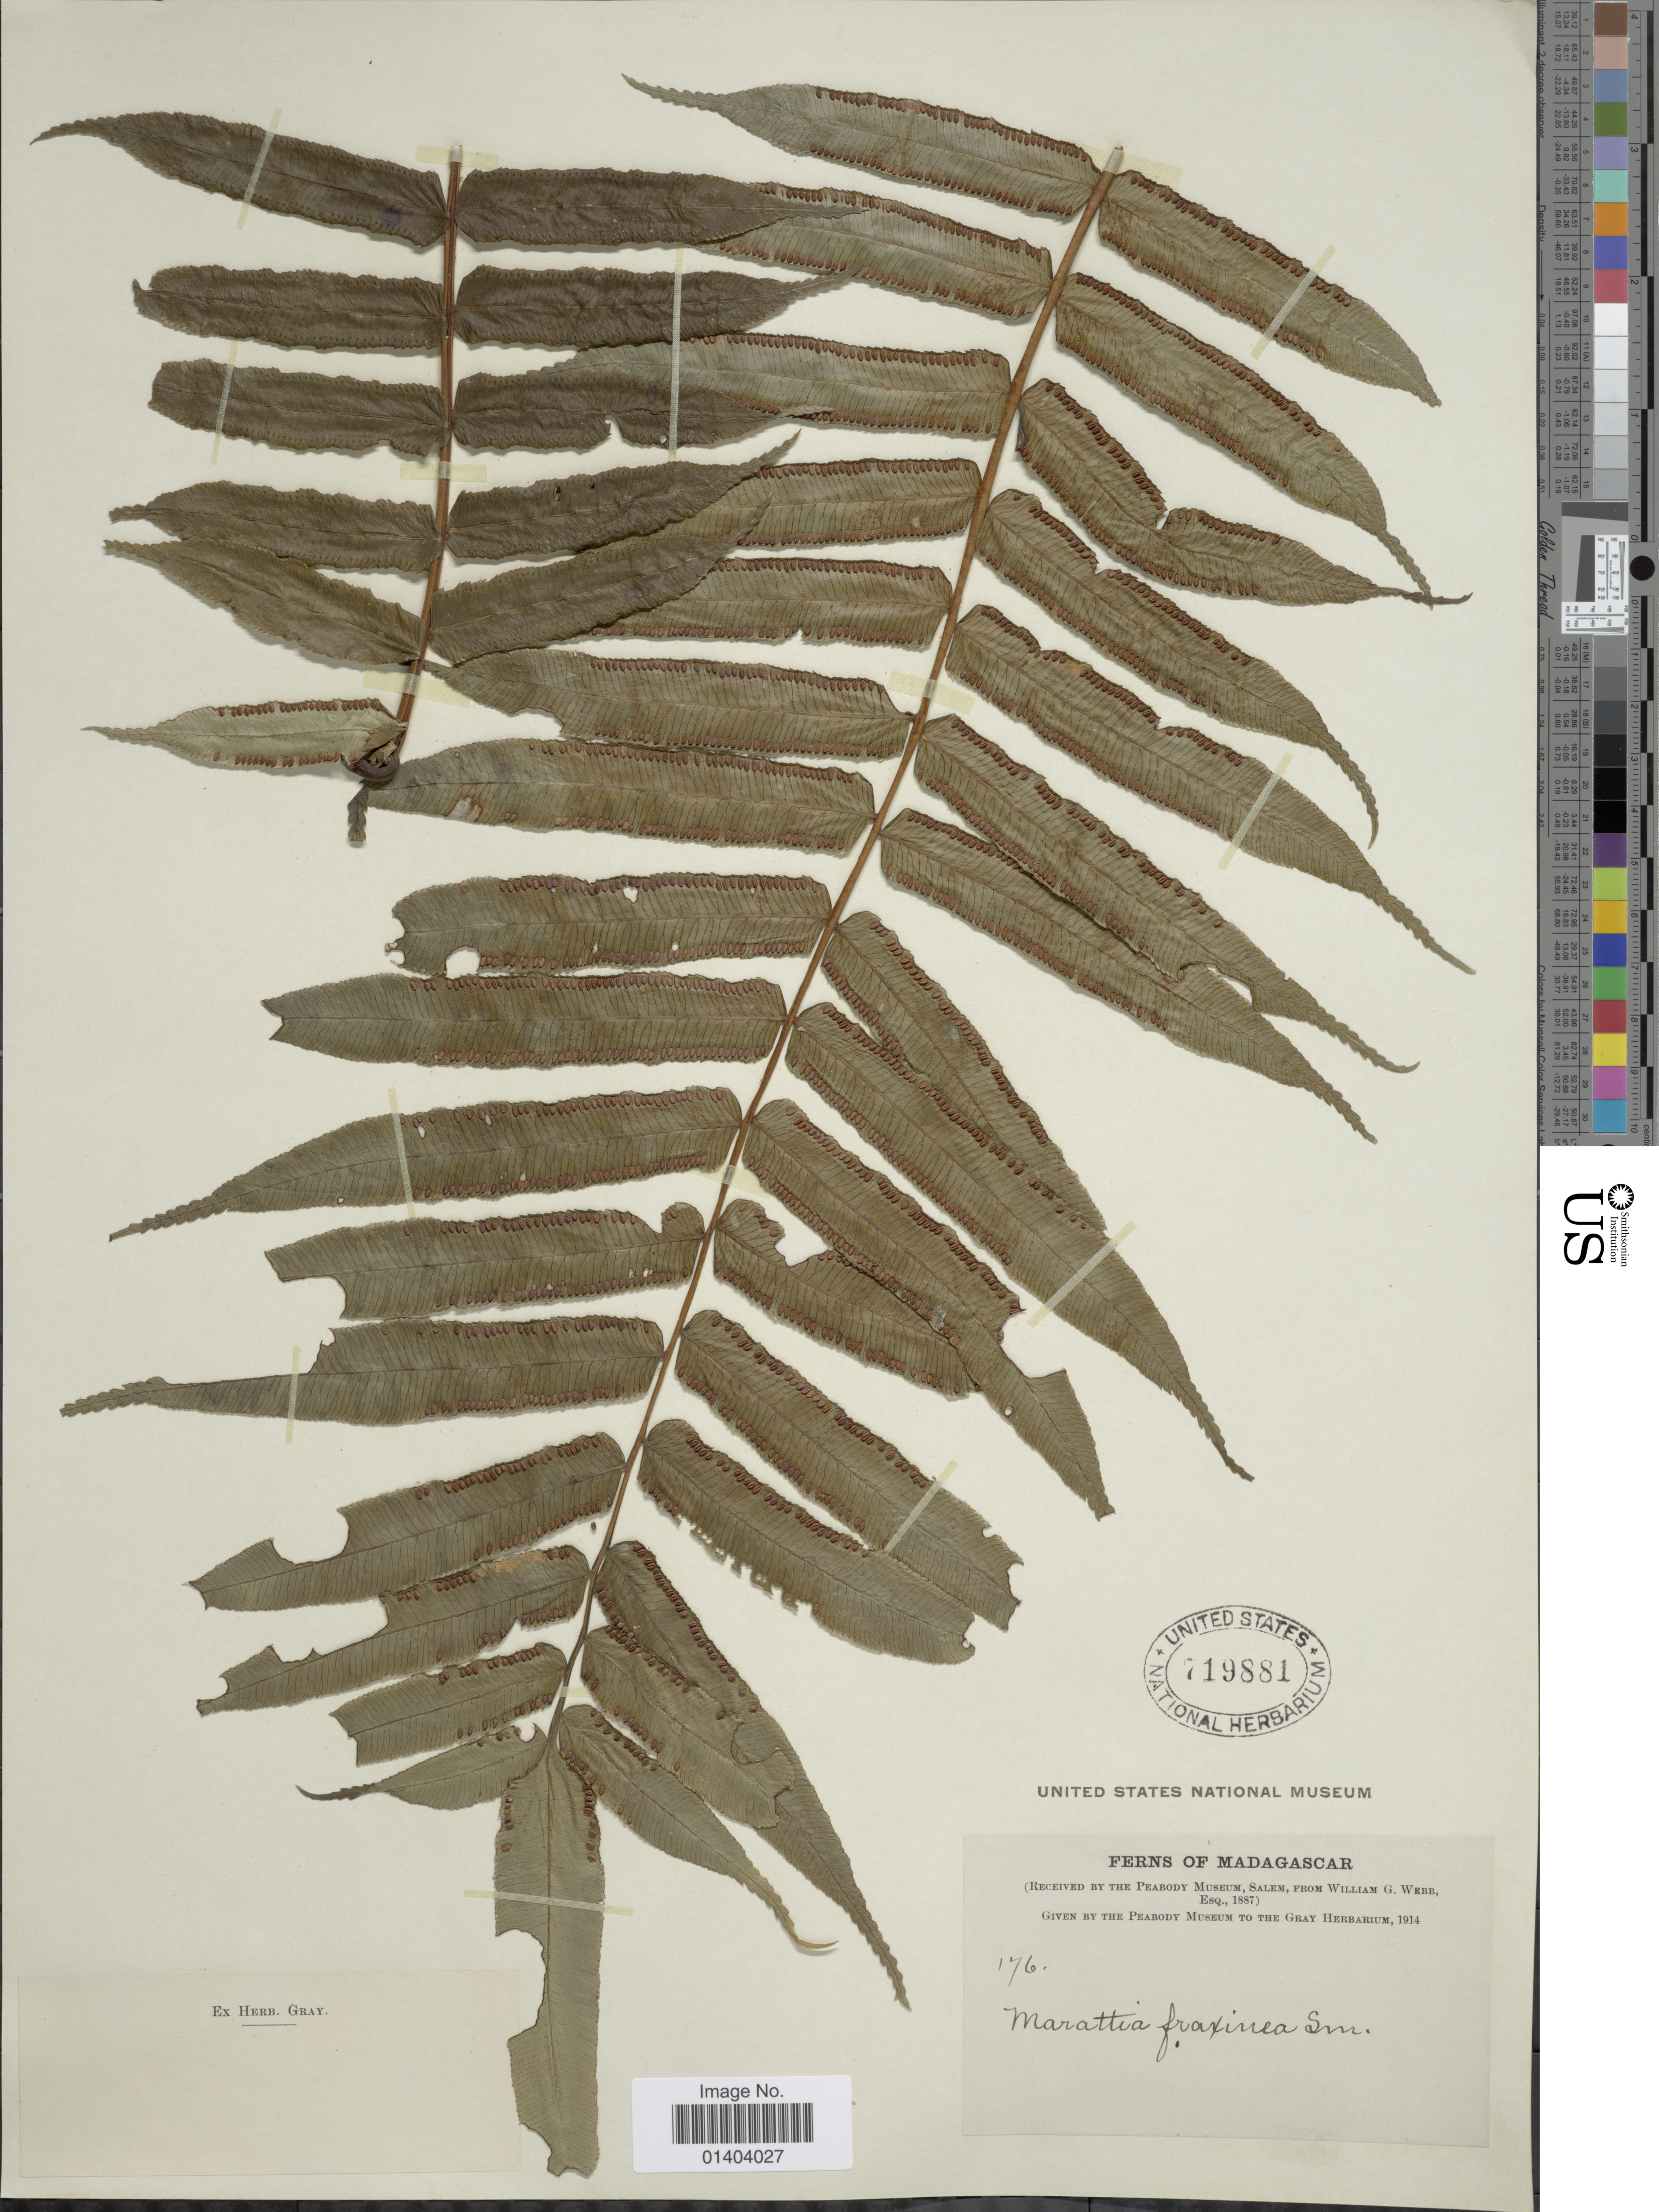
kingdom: Plantae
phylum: Tracheophyta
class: Polypodiopsida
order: Marattiales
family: Marattiaceae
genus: Ptisana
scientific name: Ptisana fraxinea var. salicifolia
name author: (Schrad.) Murdock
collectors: W. Webb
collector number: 176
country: Madagascar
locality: By the Peabody Museum, Salem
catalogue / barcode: US 719881